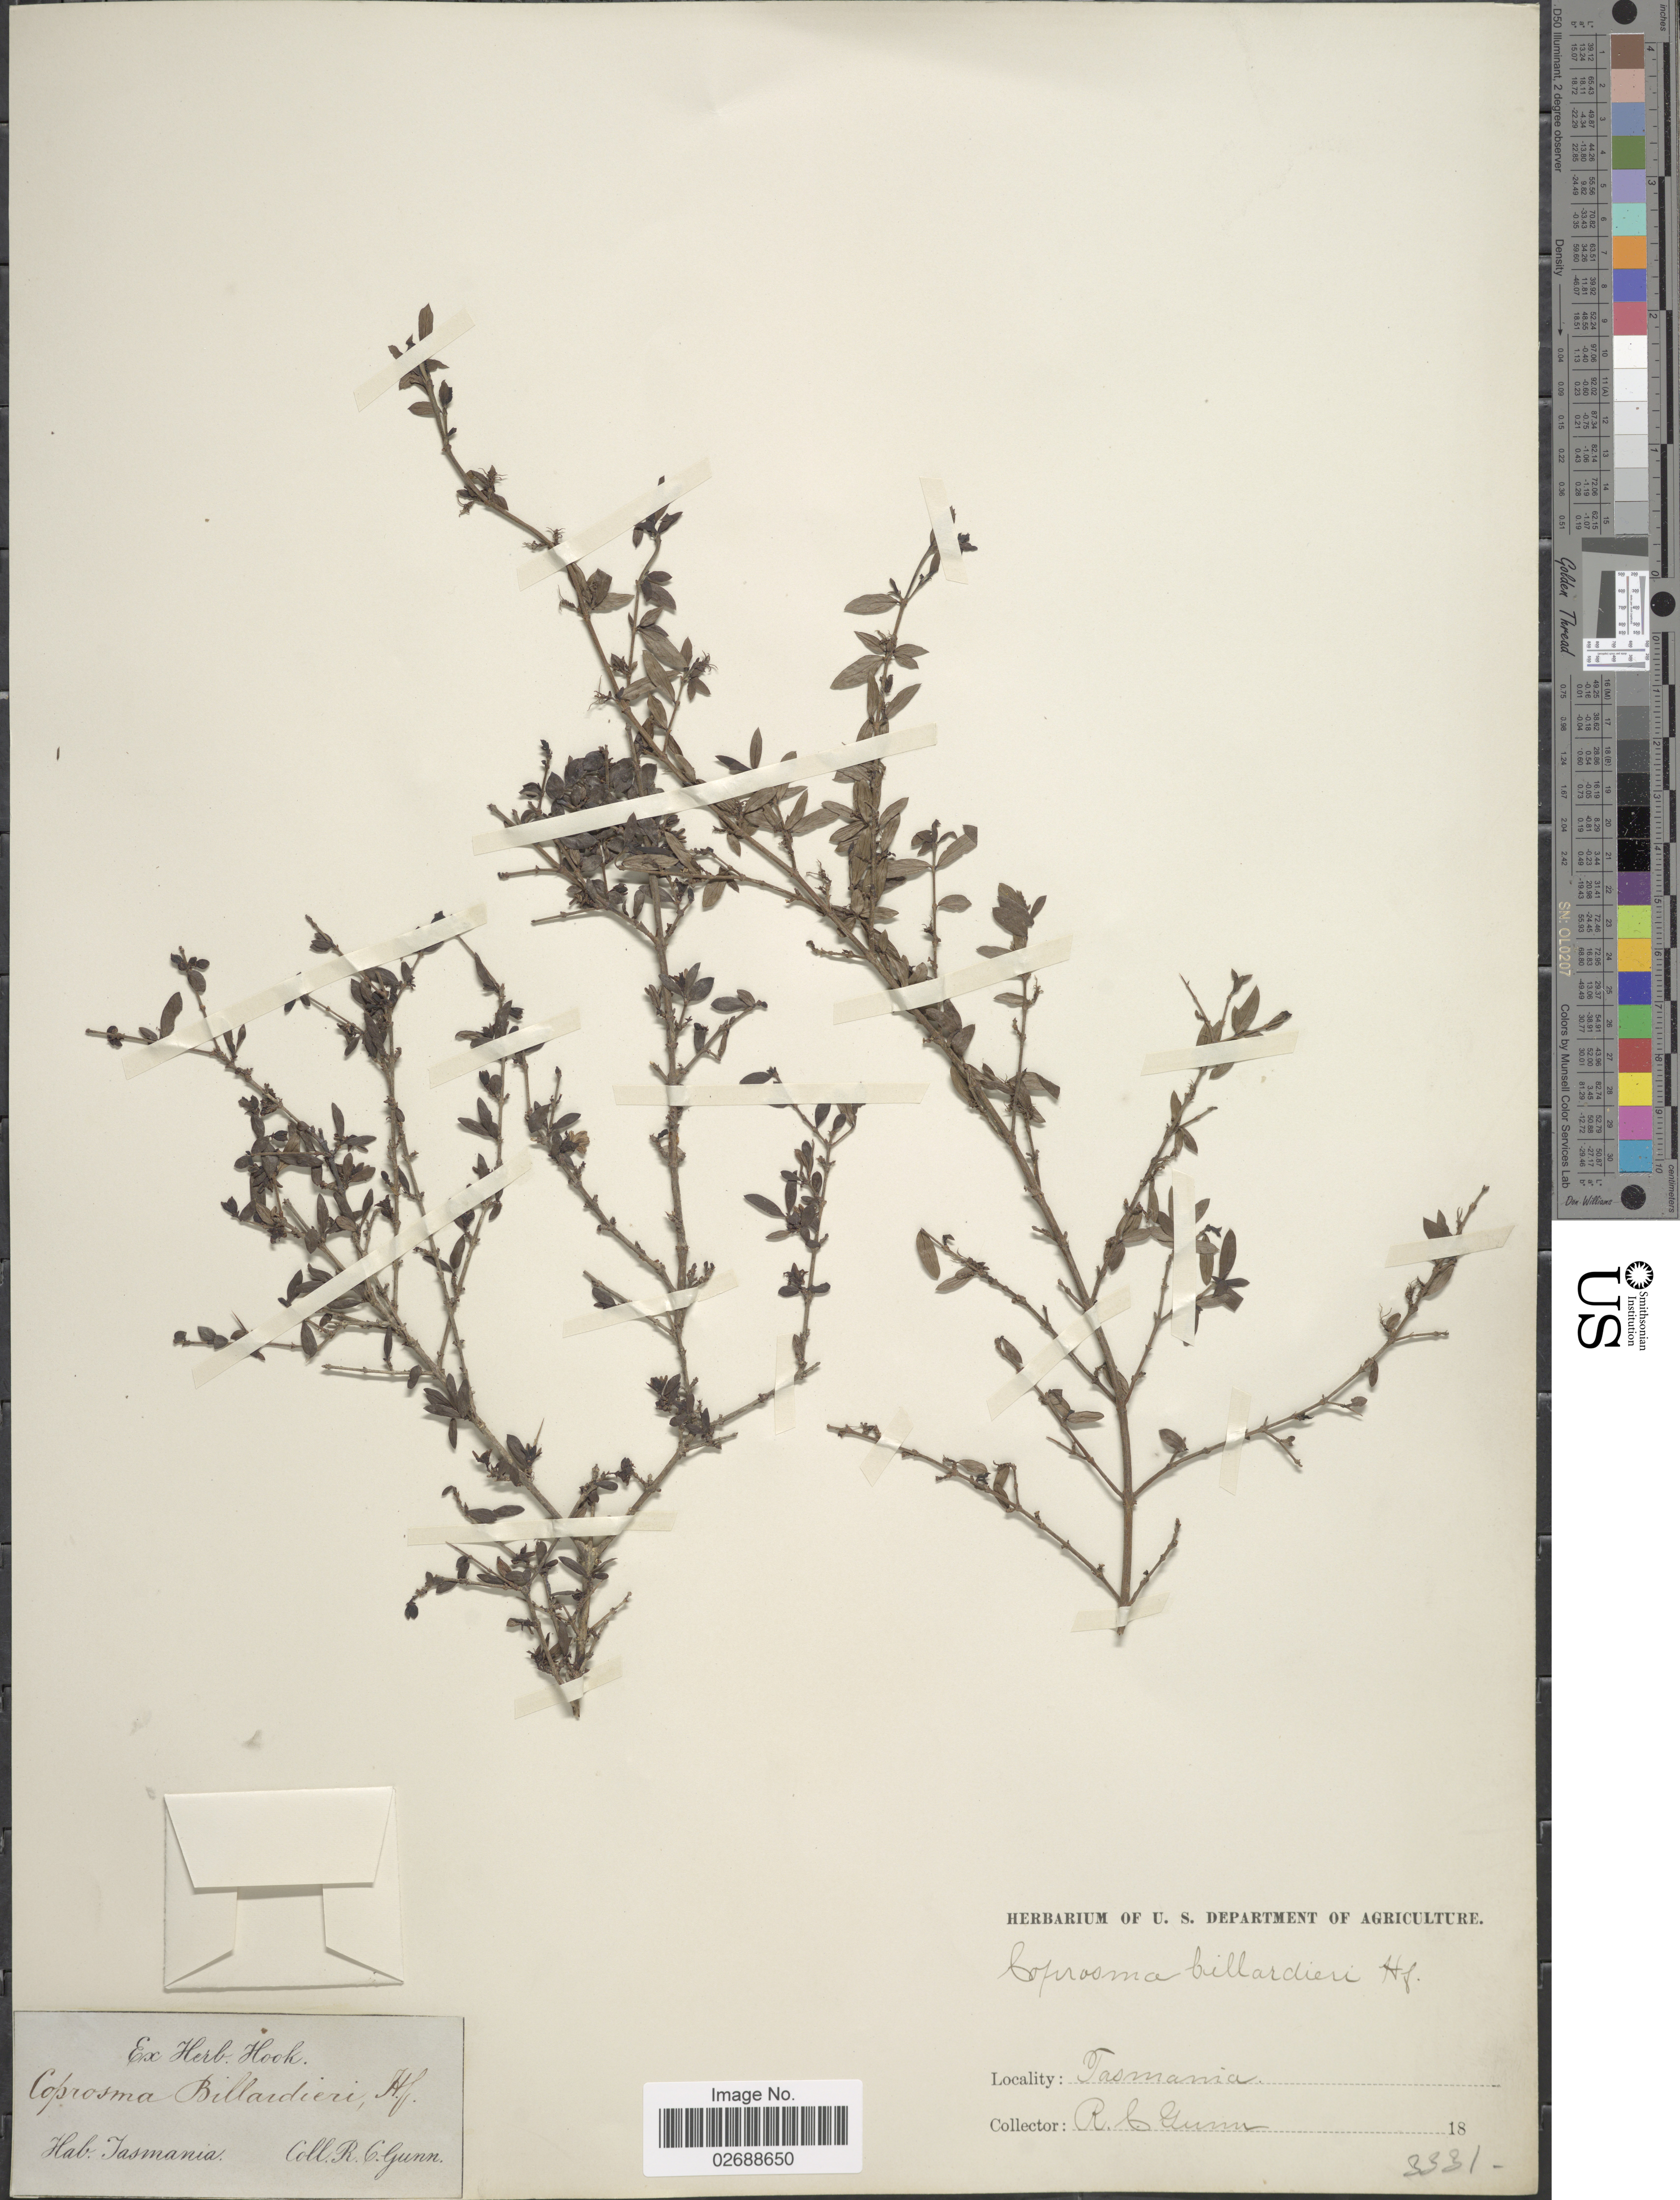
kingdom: Plantae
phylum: Tracheophyta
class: Magnoliopsida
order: Gentianales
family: Rubiaceae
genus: Coprosma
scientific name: Coprosma billardierei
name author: Hook. f.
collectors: R. Gunn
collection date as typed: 18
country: Australia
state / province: Tasmania